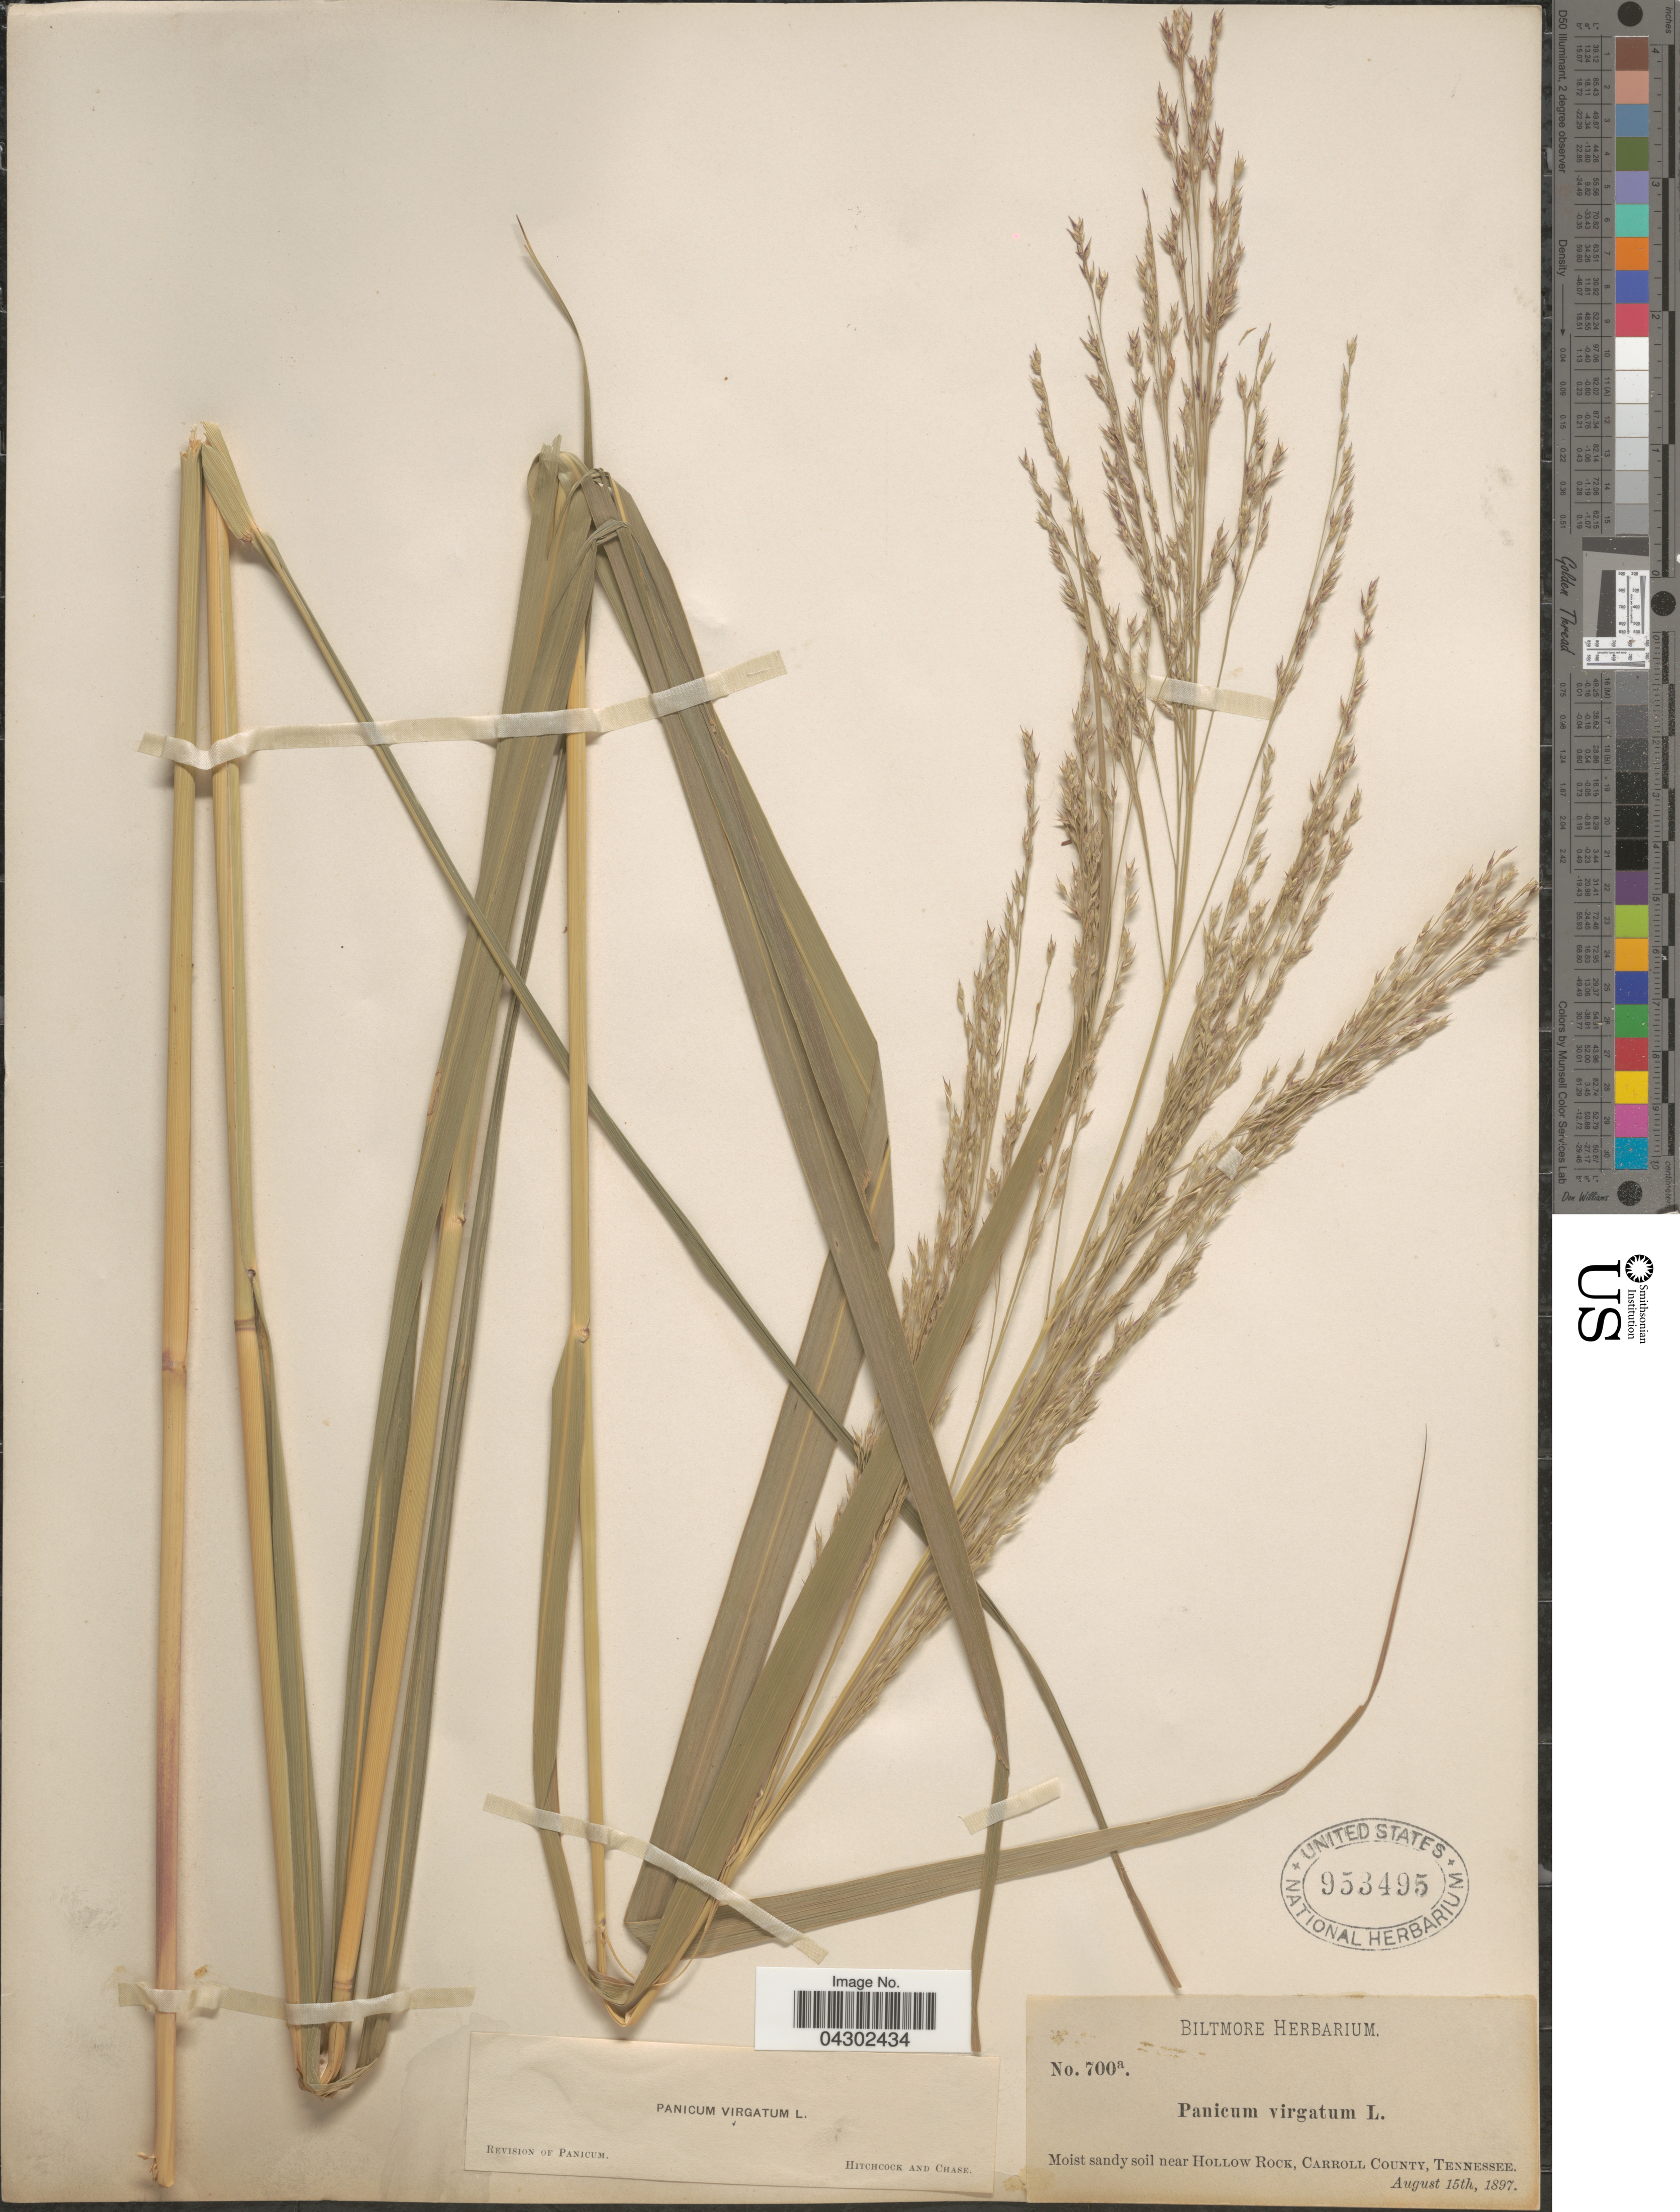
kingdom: Plantae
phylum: Tracheophyta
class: Liliopsida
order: Poales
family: Poaceae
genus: Panicum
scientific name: Panicum virgatum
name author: L.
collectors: ex herb. Biltmore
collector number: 700a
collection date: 1897-08-15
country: United States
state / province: Tennessee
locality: Moist sandy soil near Hollow Rocks, Carroll County.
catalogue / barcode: US 953495